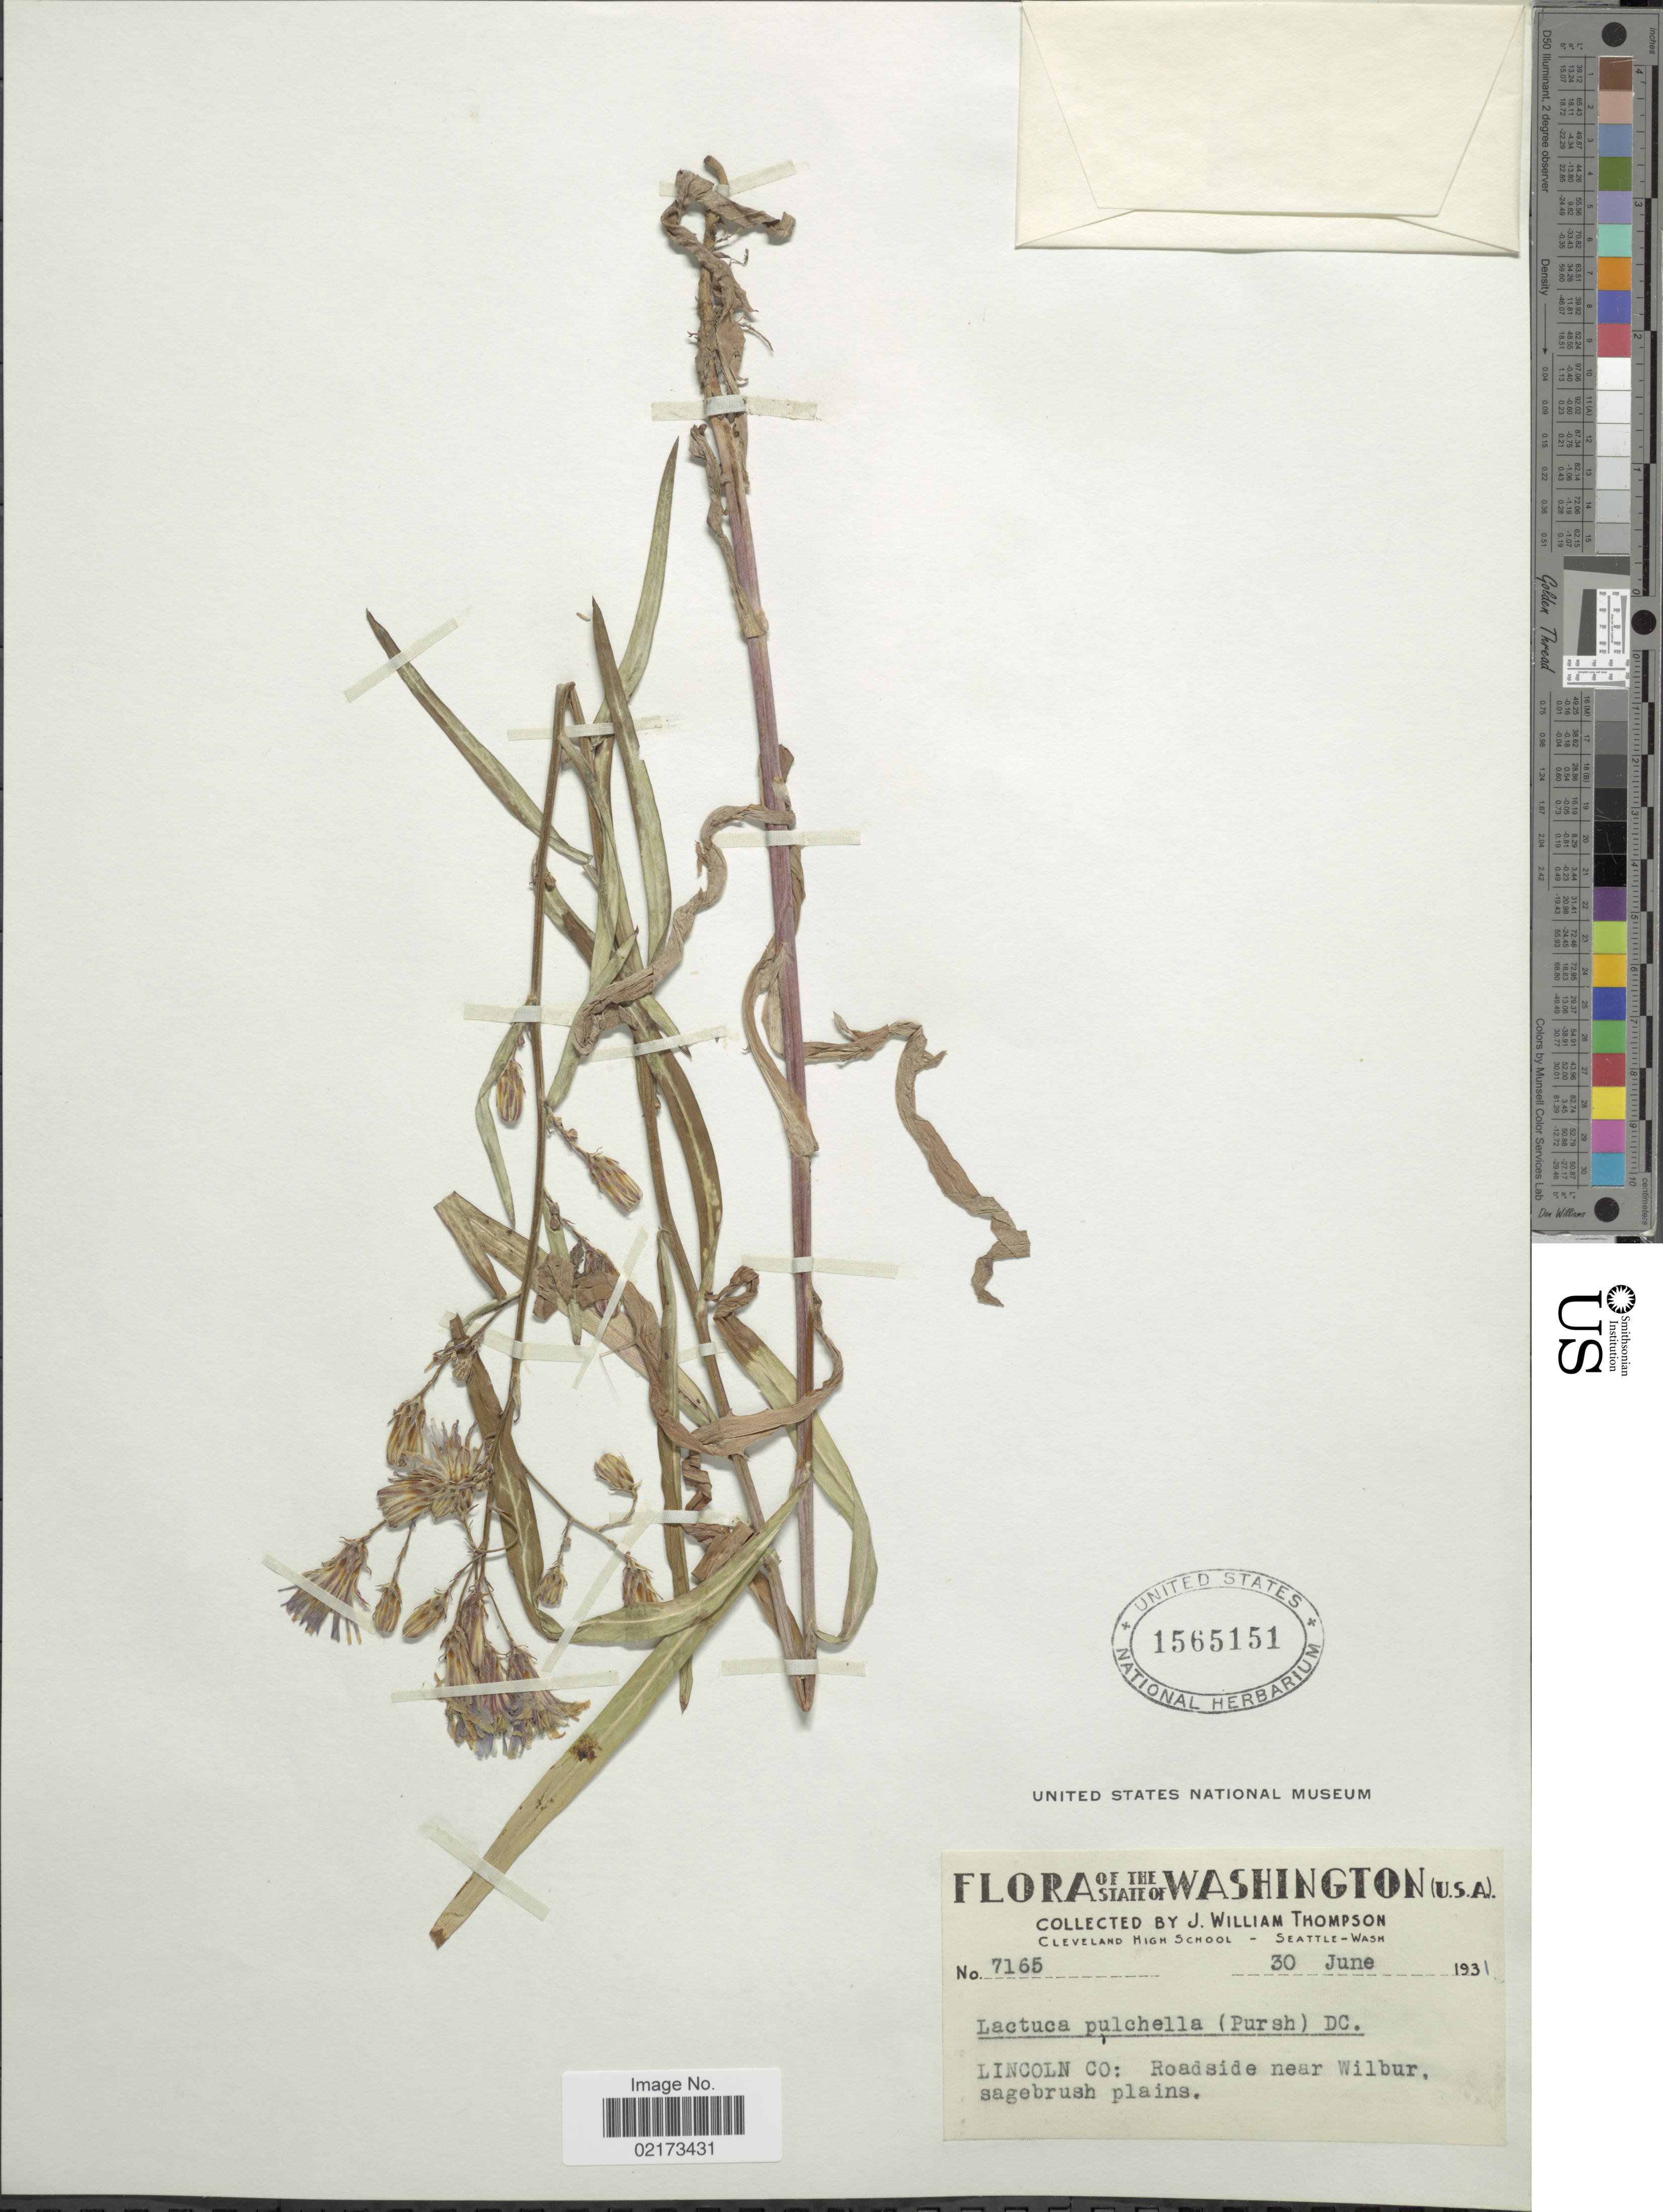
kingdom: Plantae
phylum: Tracheophyta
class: Magnoliopsida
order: Asterales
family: Asteraceae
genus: Lactuca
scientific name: Lactuca tatarica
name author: (L.) C.A. Mey.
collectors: J. W. Thompson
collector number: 7165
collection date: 1931-06-30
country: United States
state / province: Washington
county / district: Lincoln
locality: U.S.A., Lincoln Co., near Wilbur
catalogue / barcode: US 1565151